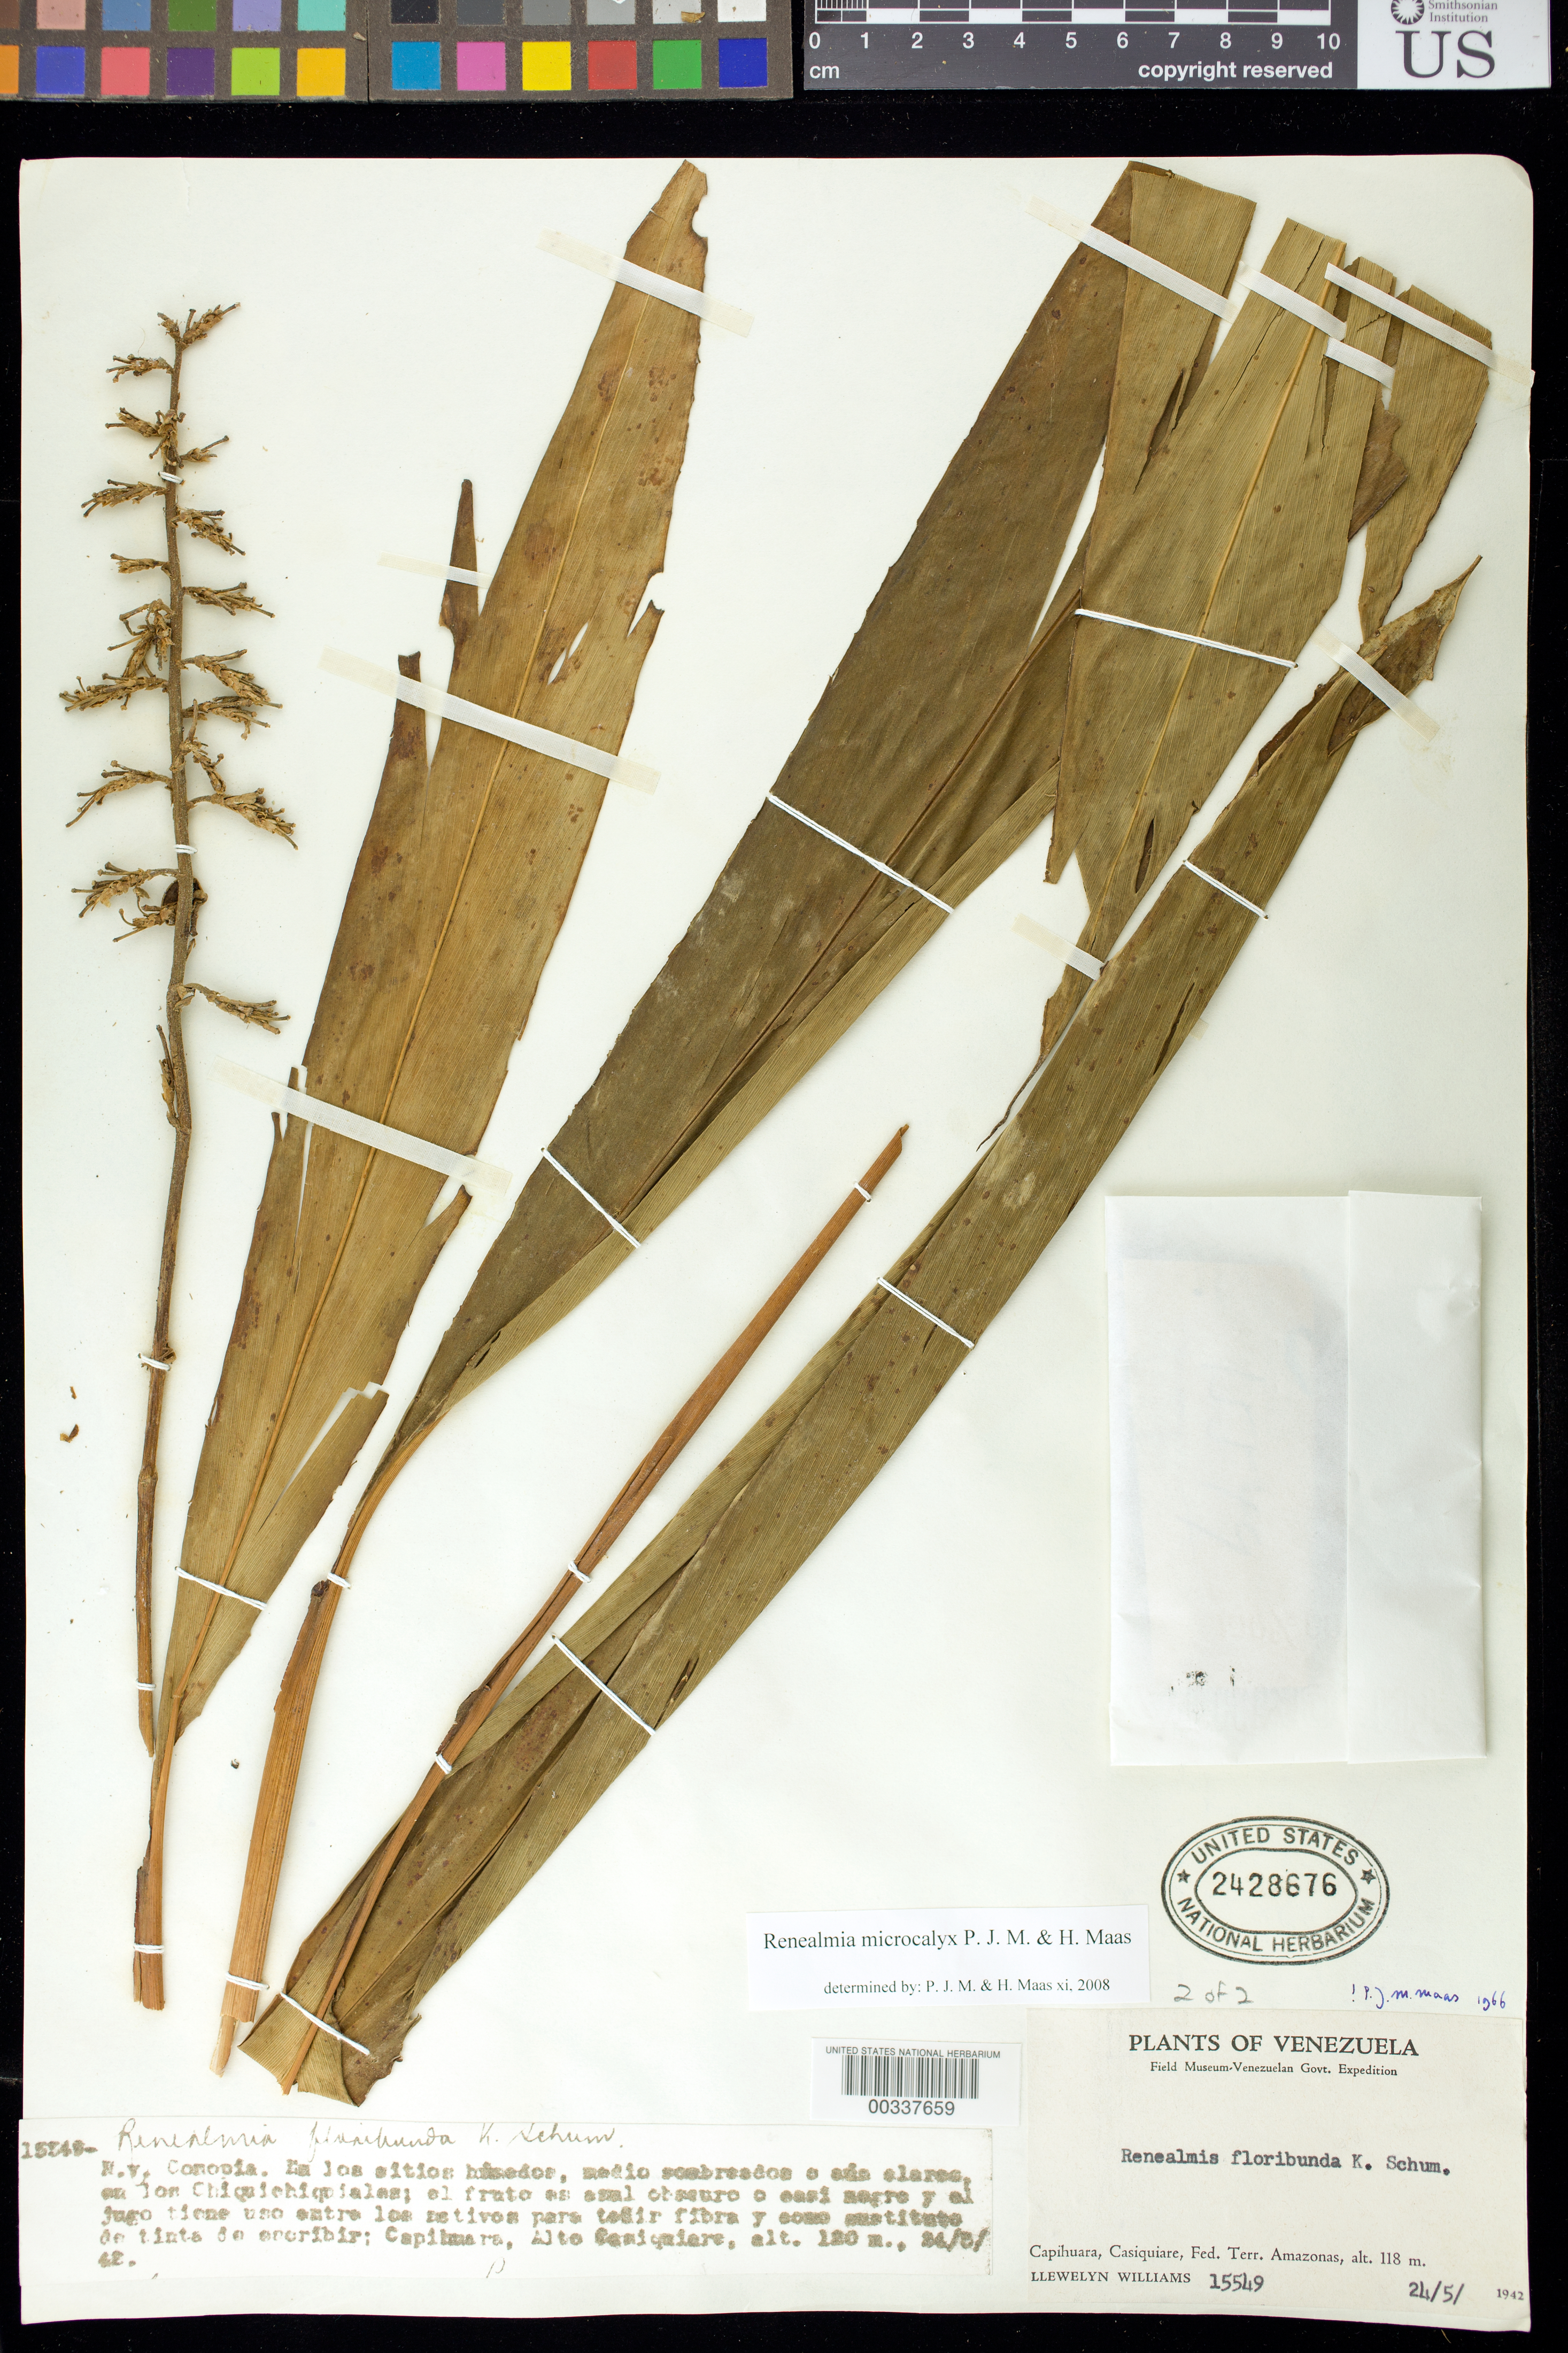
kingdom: Plantae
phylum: Tracheophyta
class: Liliopsida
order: Zingiberales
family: Zingiberaceae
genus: Renealmia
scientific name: Renealmia floribunda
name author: K. Schum.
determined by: Maas, Paul J. M.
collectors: Ll. Williams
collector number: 15549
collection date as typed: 24 May 1942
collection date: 1942-05-24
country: Venezuela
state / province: Amazonas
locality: Capihuara, alto casiquiare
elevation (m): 120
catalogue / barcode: US 2428676